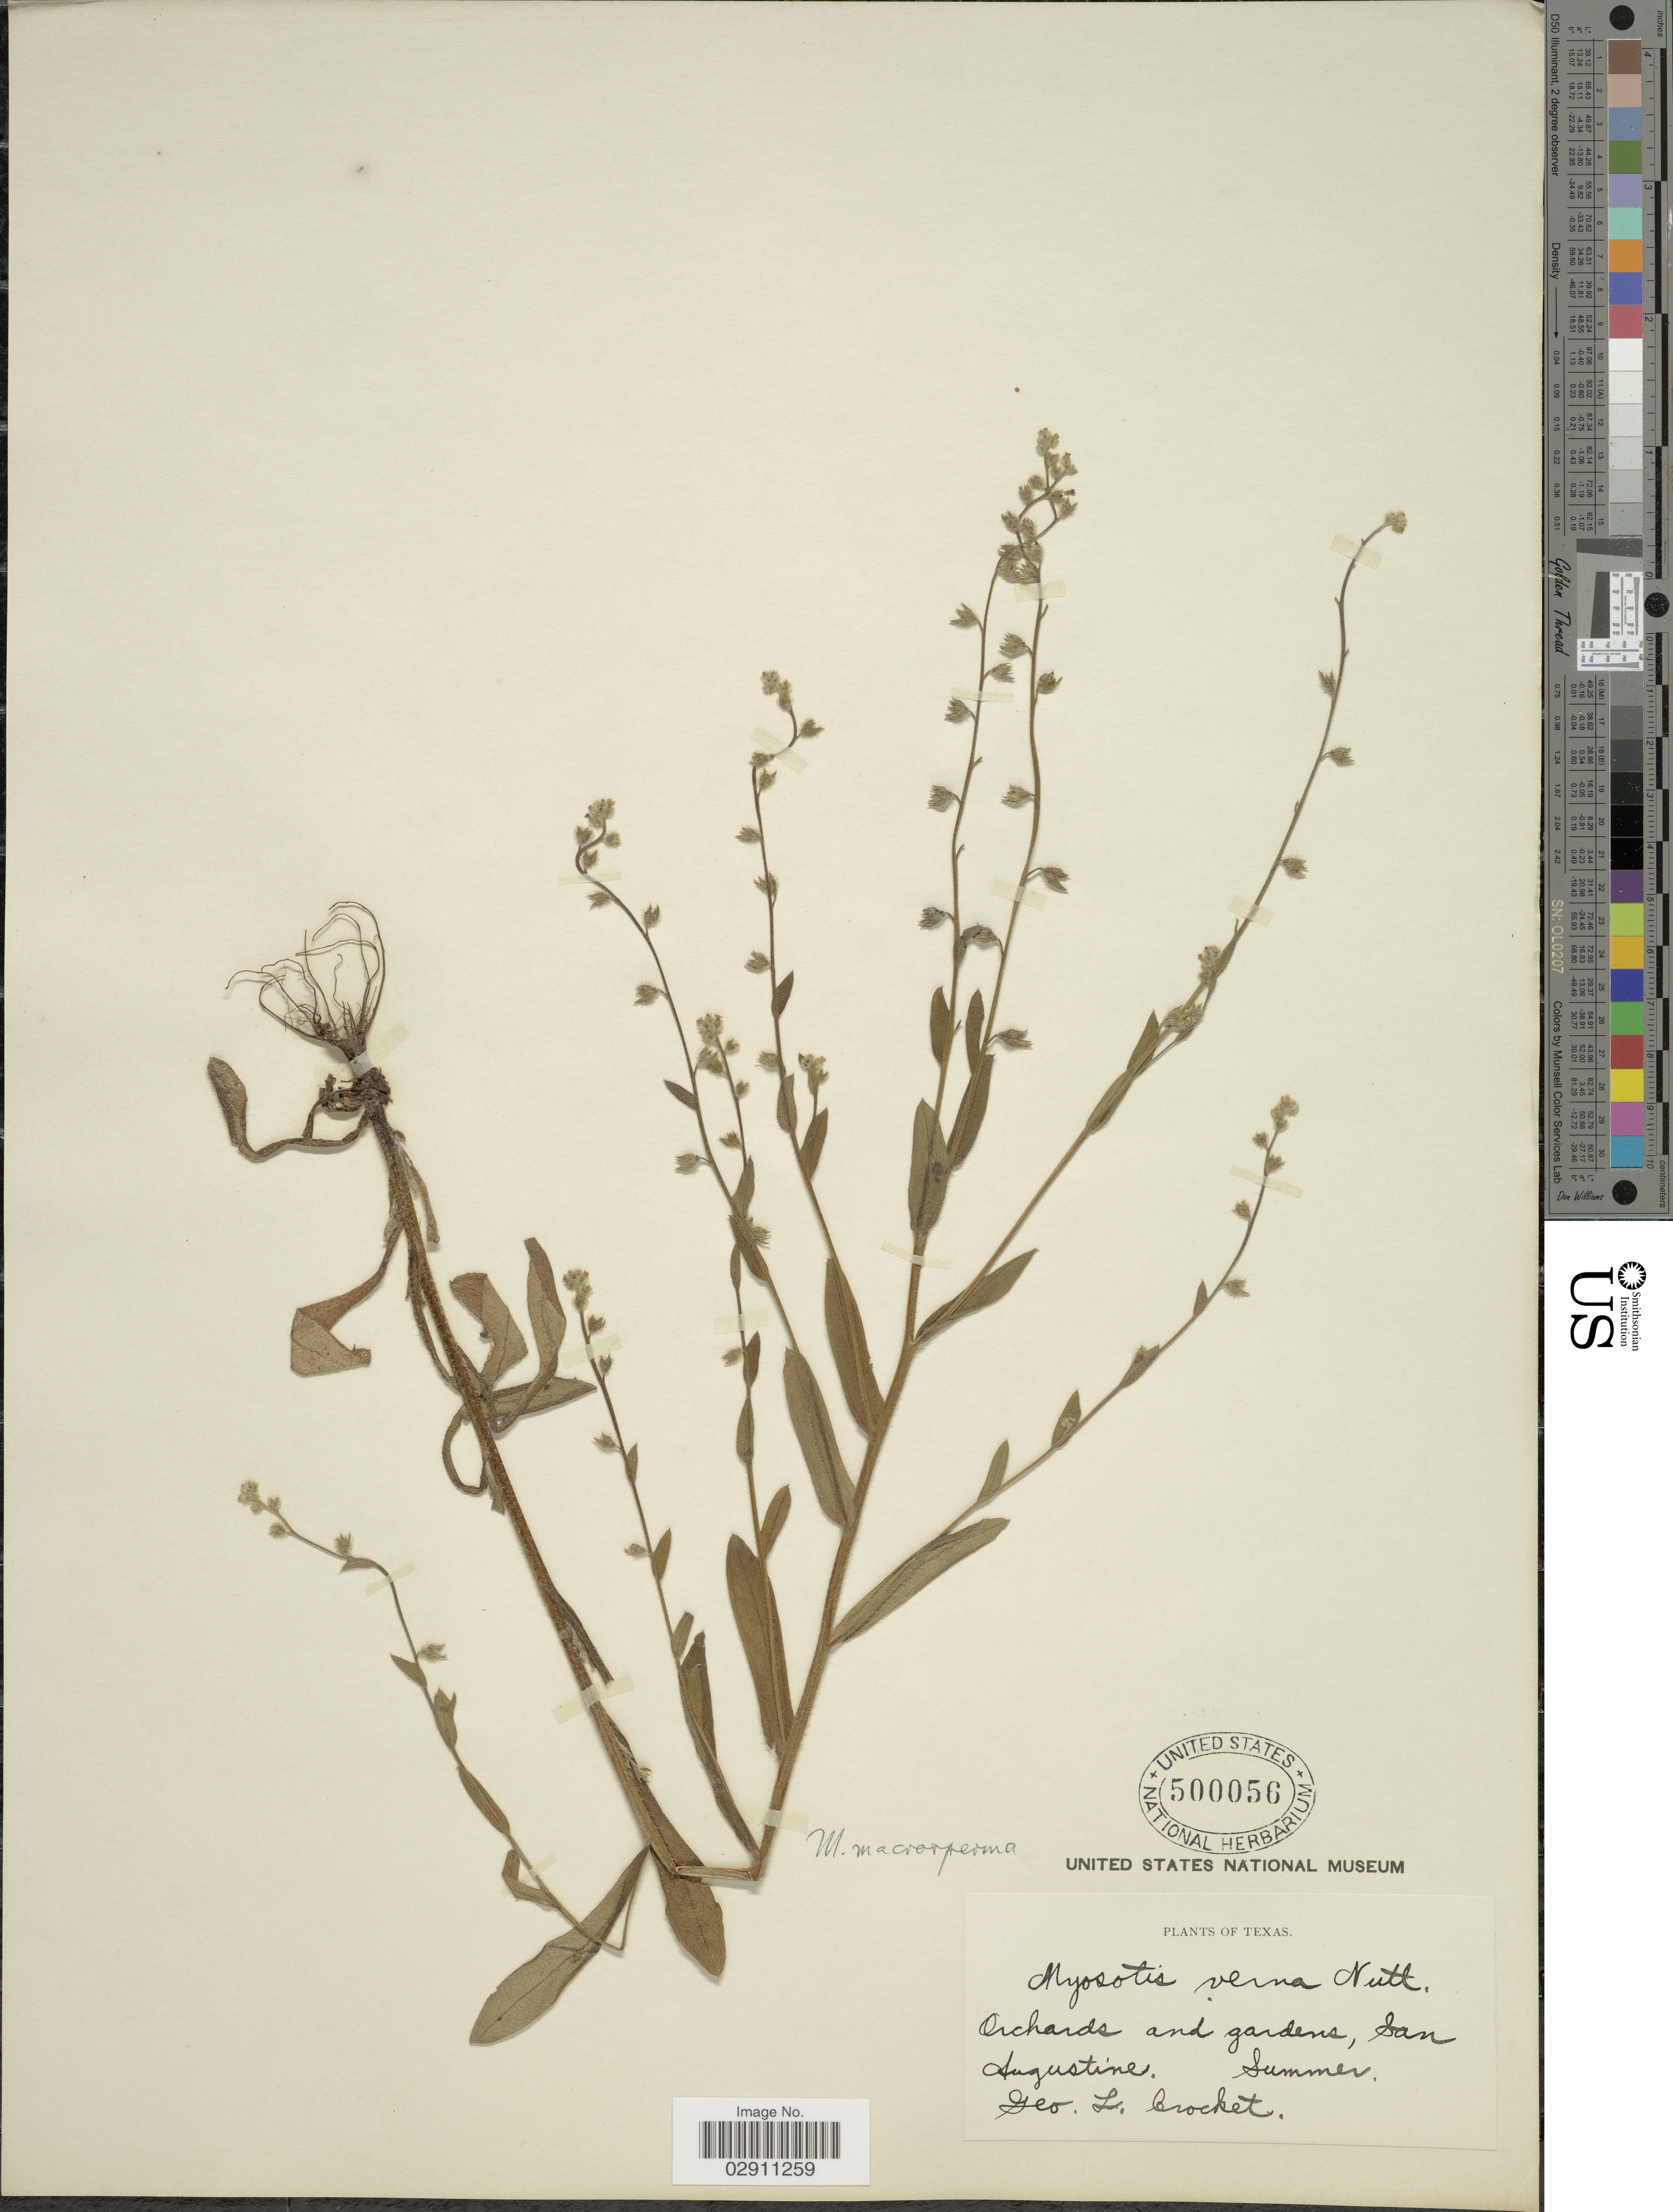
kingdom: Plantae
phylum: Tracheophyta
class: Magnoliopsida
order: Boraginales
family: Boraginaceae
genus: Myosotis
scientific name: Myosotis verna var. macrosperma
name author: (Engelm.) Chapm.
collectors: G. Crocket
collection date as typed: Summer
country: United States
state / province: Texas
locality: Orchards and gardens, San Augustine.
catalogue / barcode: US 500056